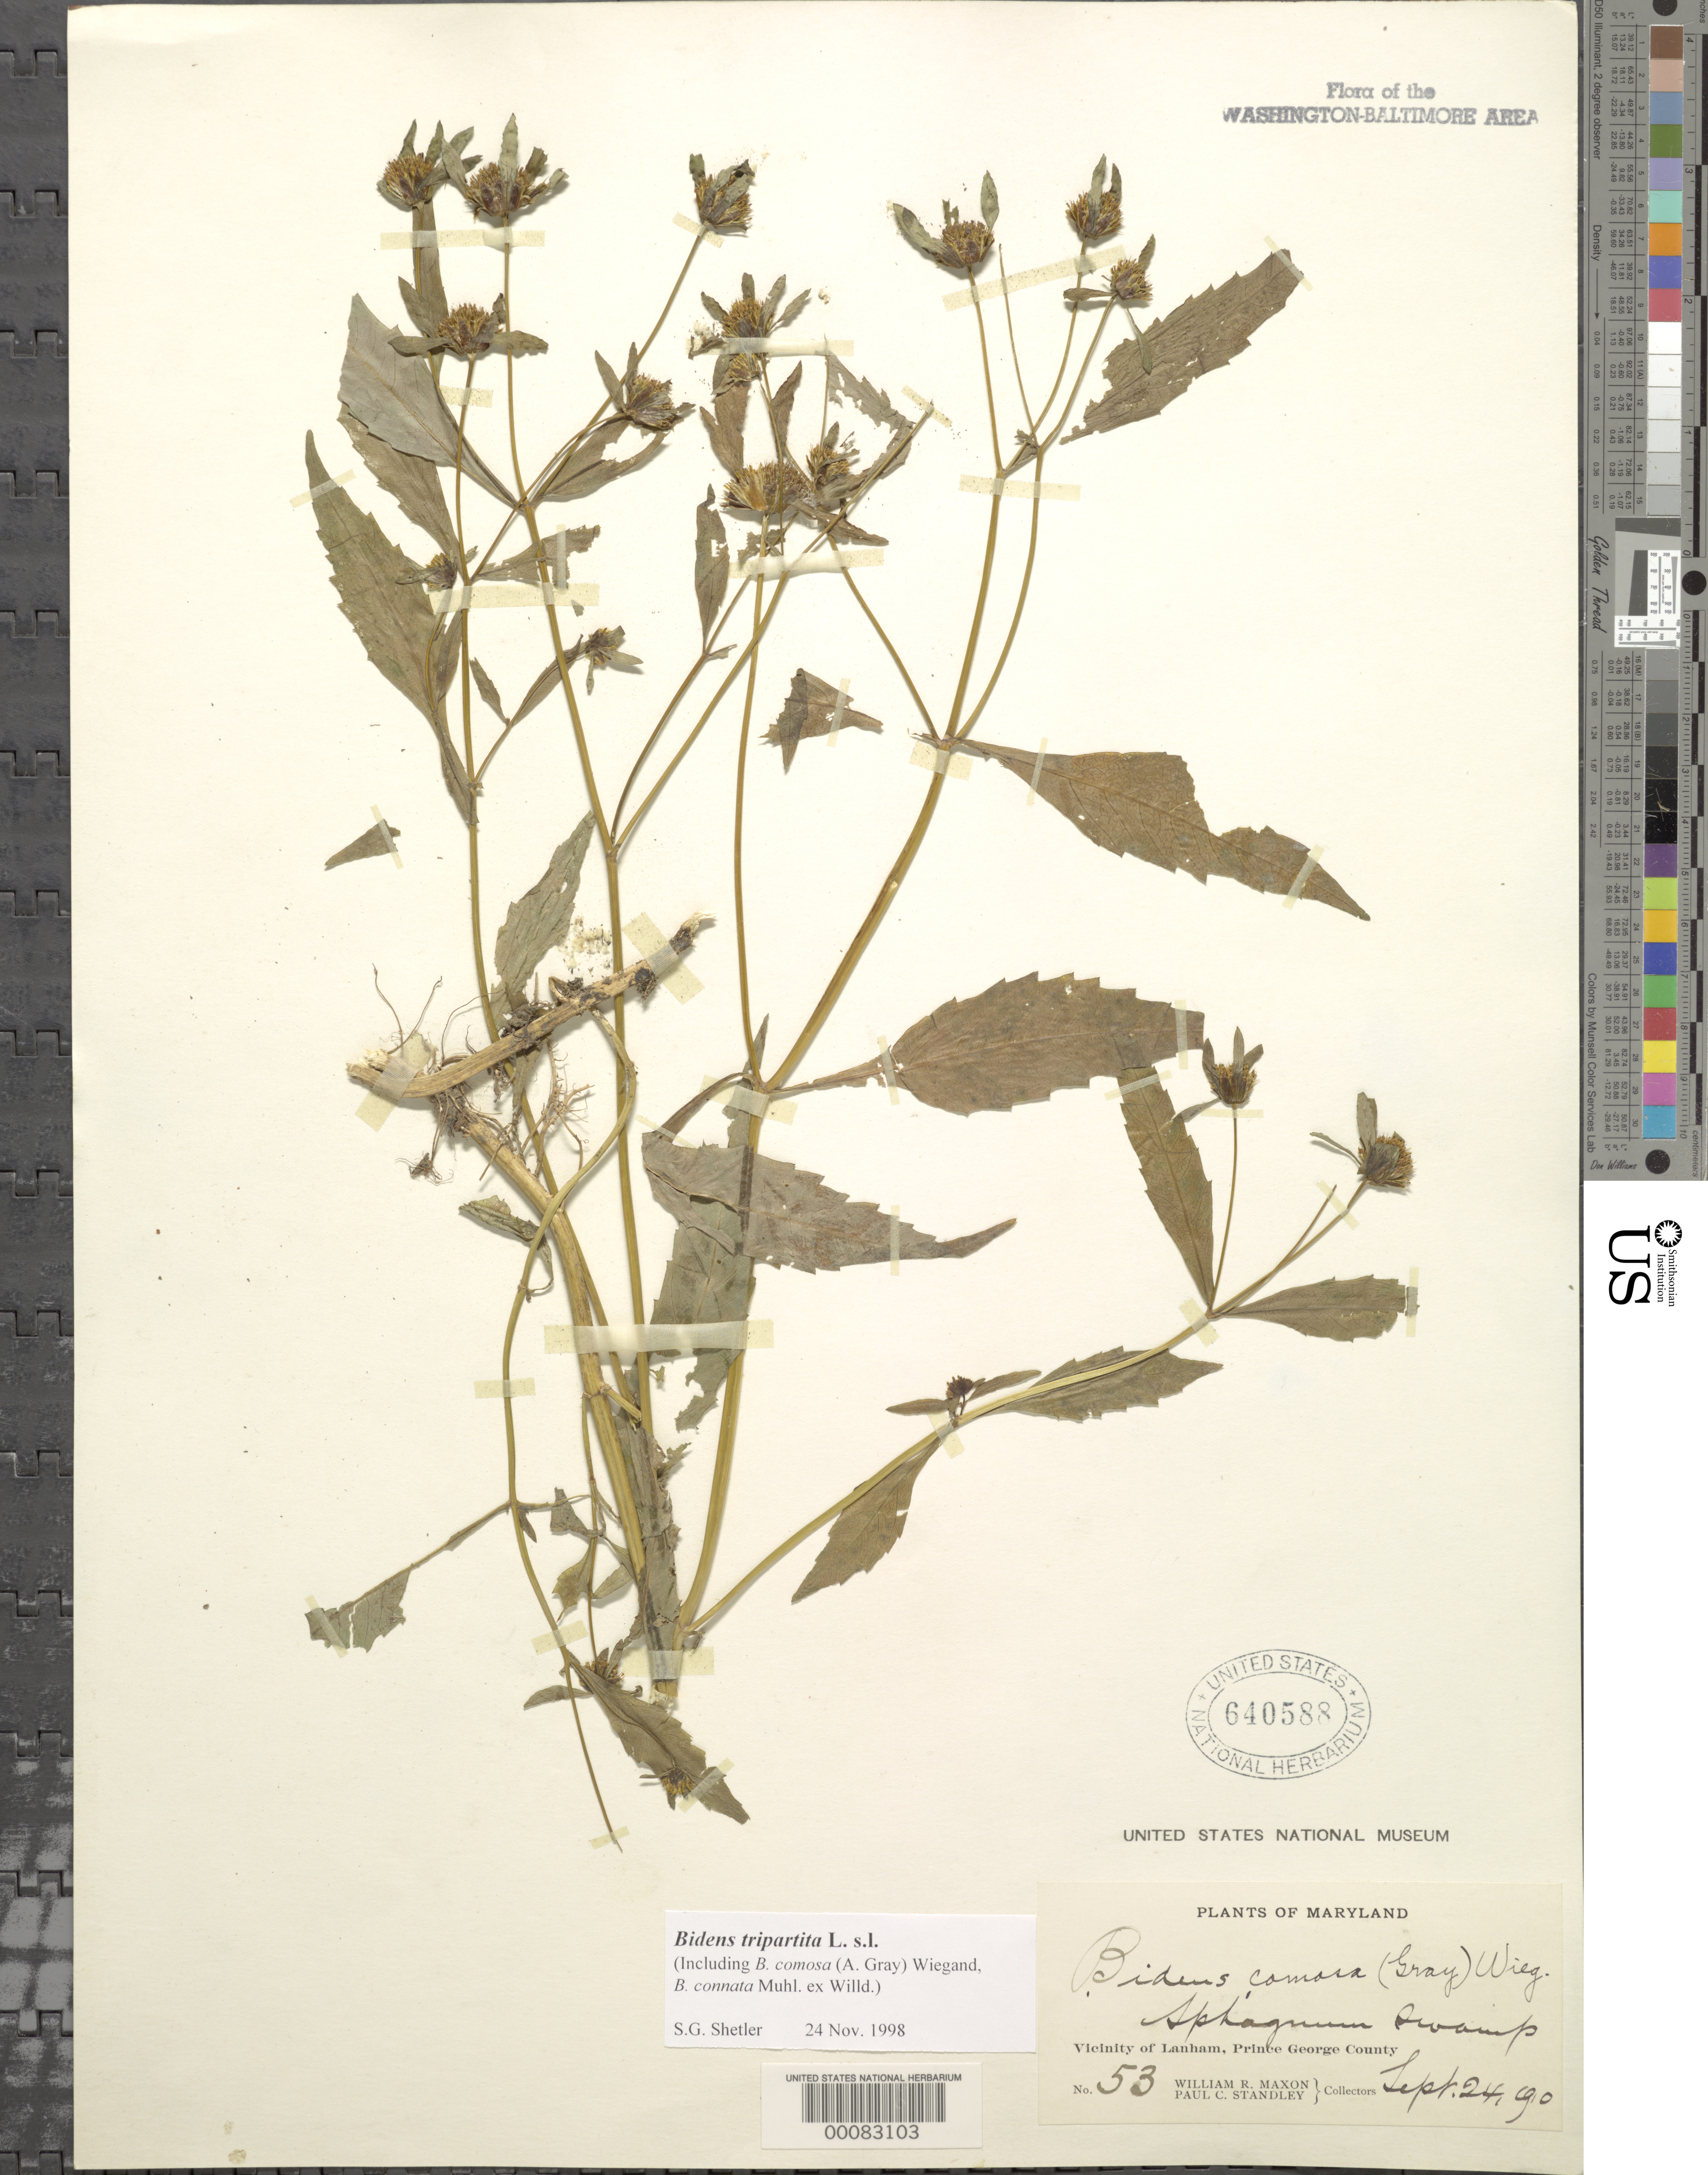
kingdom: Plantae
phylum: Tracheophyta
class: Magnoliopsida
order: Asterales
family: Asteraceae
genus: Bidens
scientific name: Bidens tripartita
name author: L.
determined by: Shetler, Stanwyn G., (US), NMNH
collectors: W. R. Maxon & P. C. Standley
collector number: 53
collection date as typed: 24 Sep 1910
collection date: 1910-09-24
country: United States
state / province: Maryland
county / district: Prince George's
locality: Lanham vicinity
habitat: Spahgnum swamp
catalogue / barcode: US 640588